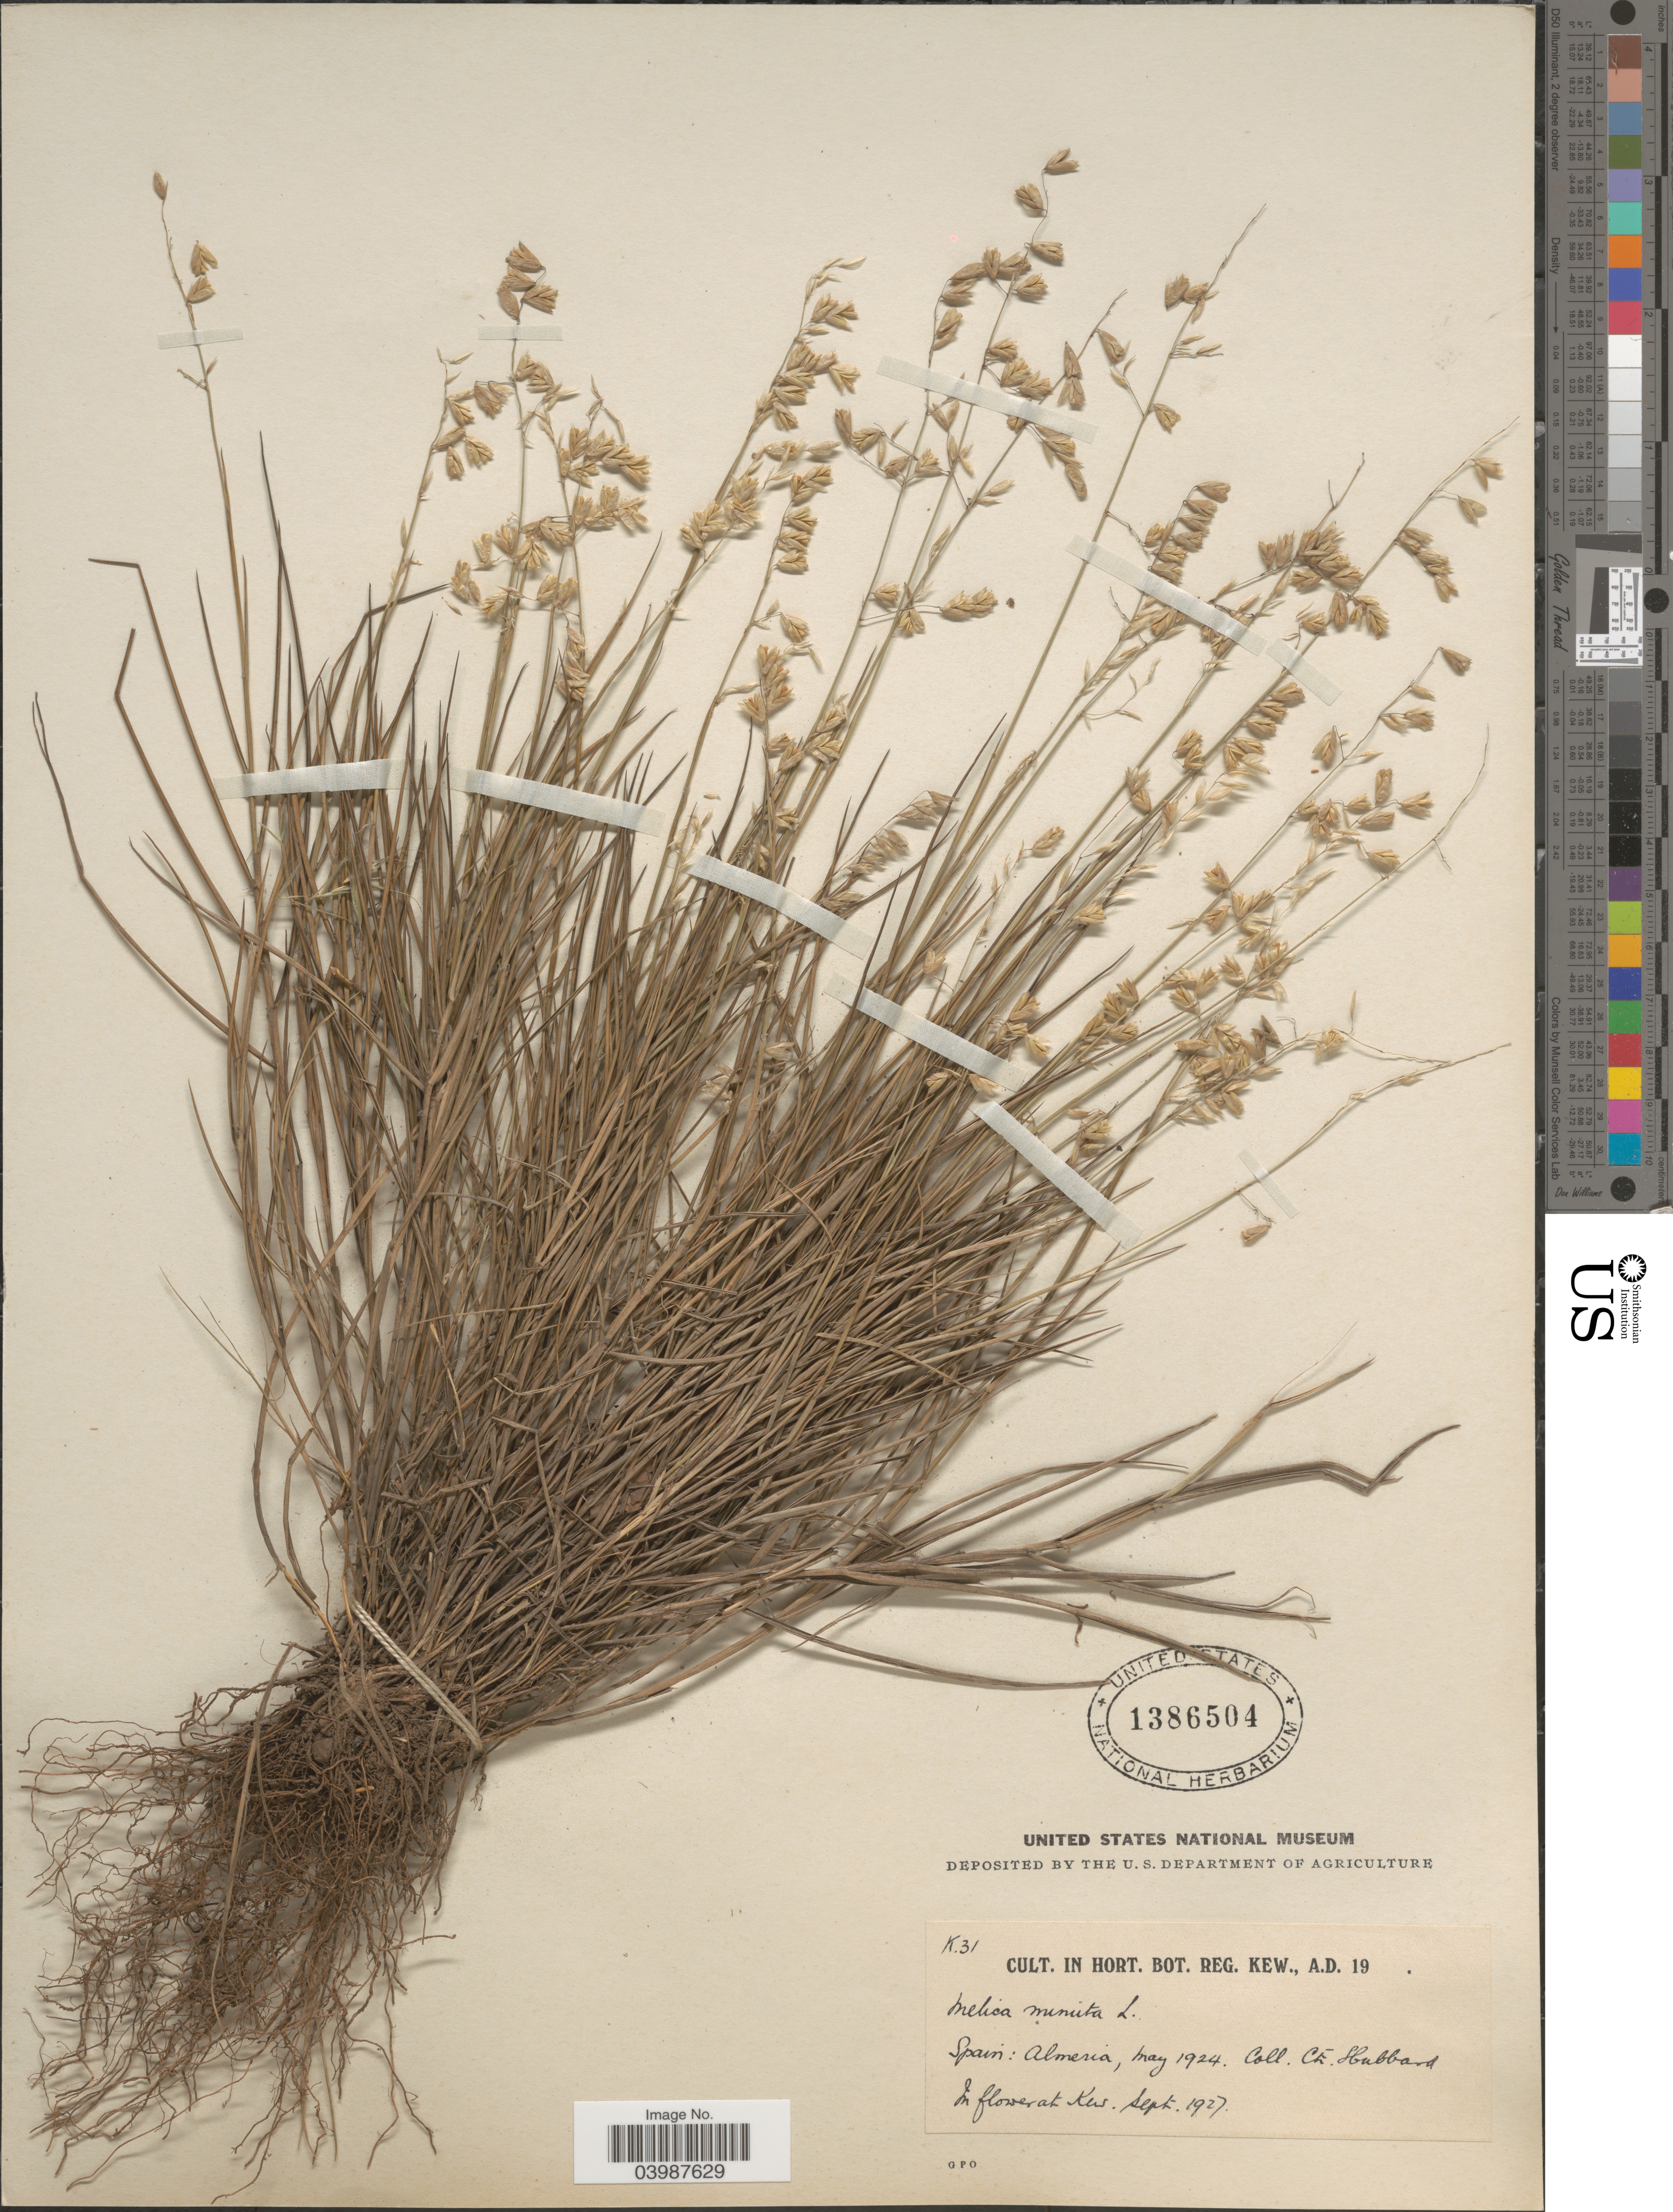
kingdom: Plantae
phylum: Tracheophyta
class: Liliopsida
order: Poales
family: Poaceae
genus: Melica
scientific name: Melica minuta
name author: L.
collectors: C. E. Hubbard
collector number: K31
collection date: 1927-09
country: United Kingdom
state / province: England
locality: In Hort. Bot. Reg. Kew.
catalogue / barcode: US 1386504